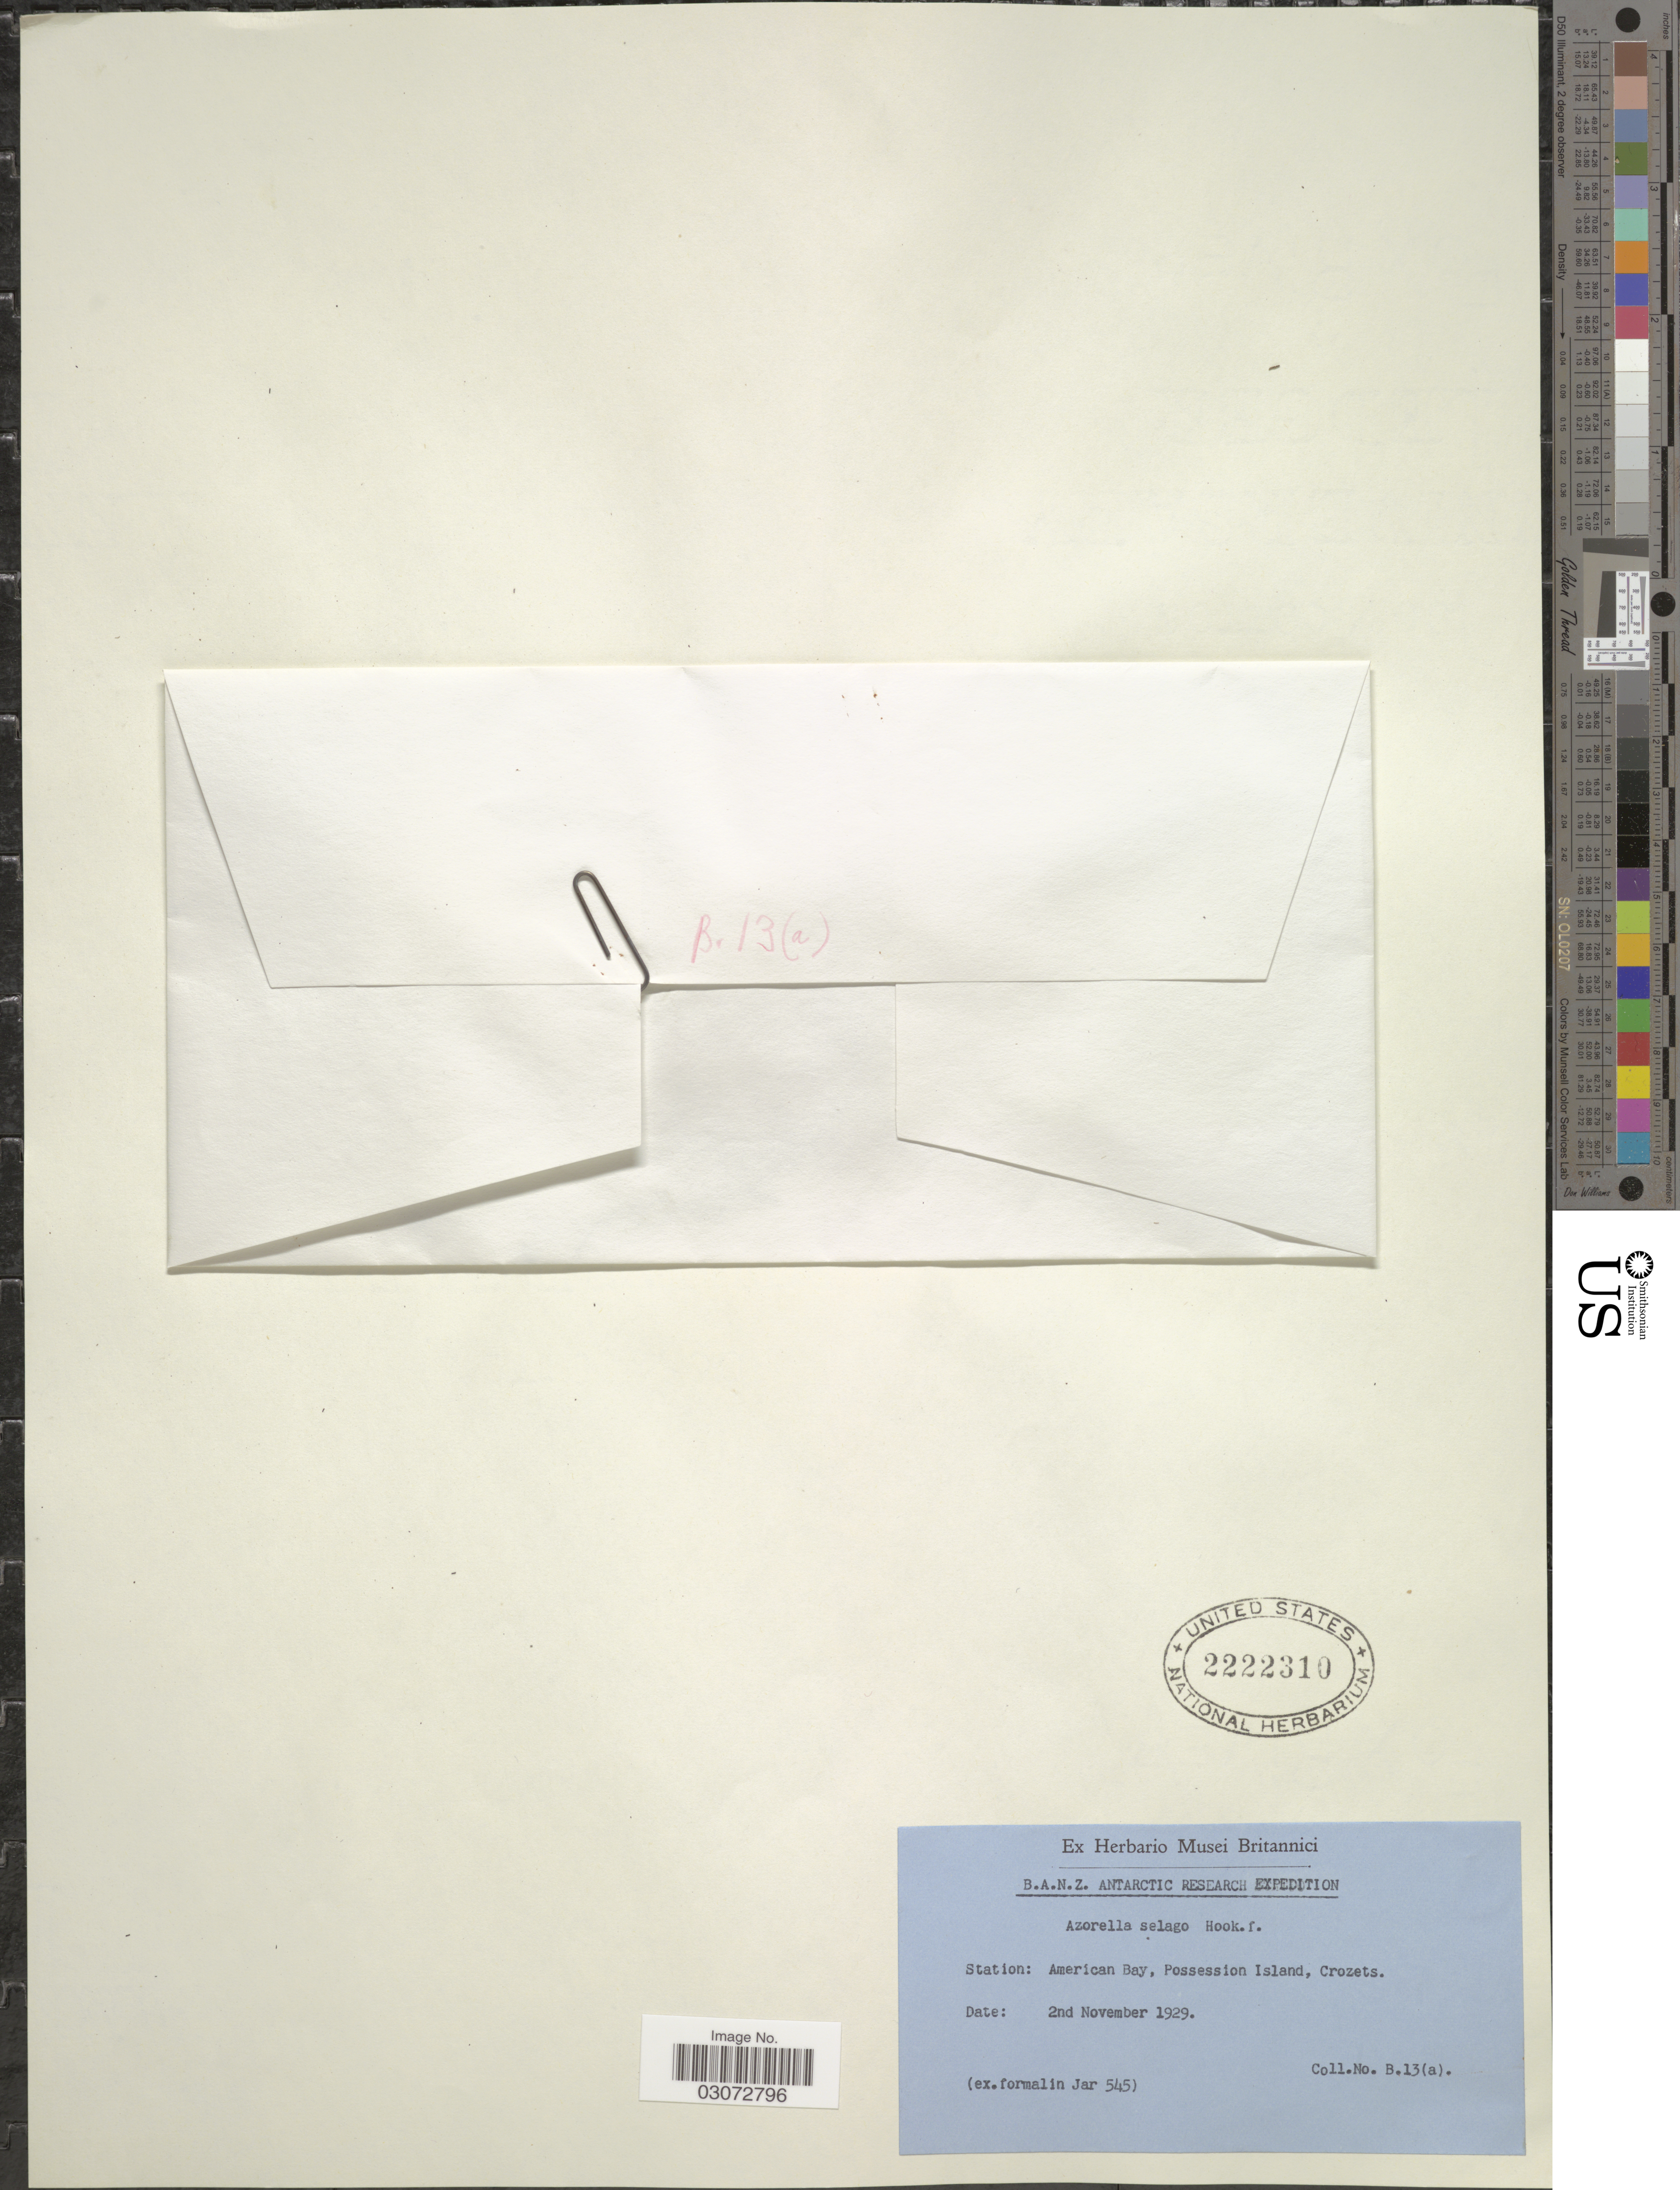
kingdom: Plantae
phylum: Tracheophyta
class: Magnoliopsida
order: Apiales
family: Apiaceae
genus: Azorella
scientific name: Azorella selago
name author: Hook. f.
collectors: ex herb. Musei Britannici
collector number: B13(a)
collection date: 1929-11-02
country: French Southern Territories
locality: Station: American Bay, Possession Island, Crozets.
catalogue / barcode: US 2222310